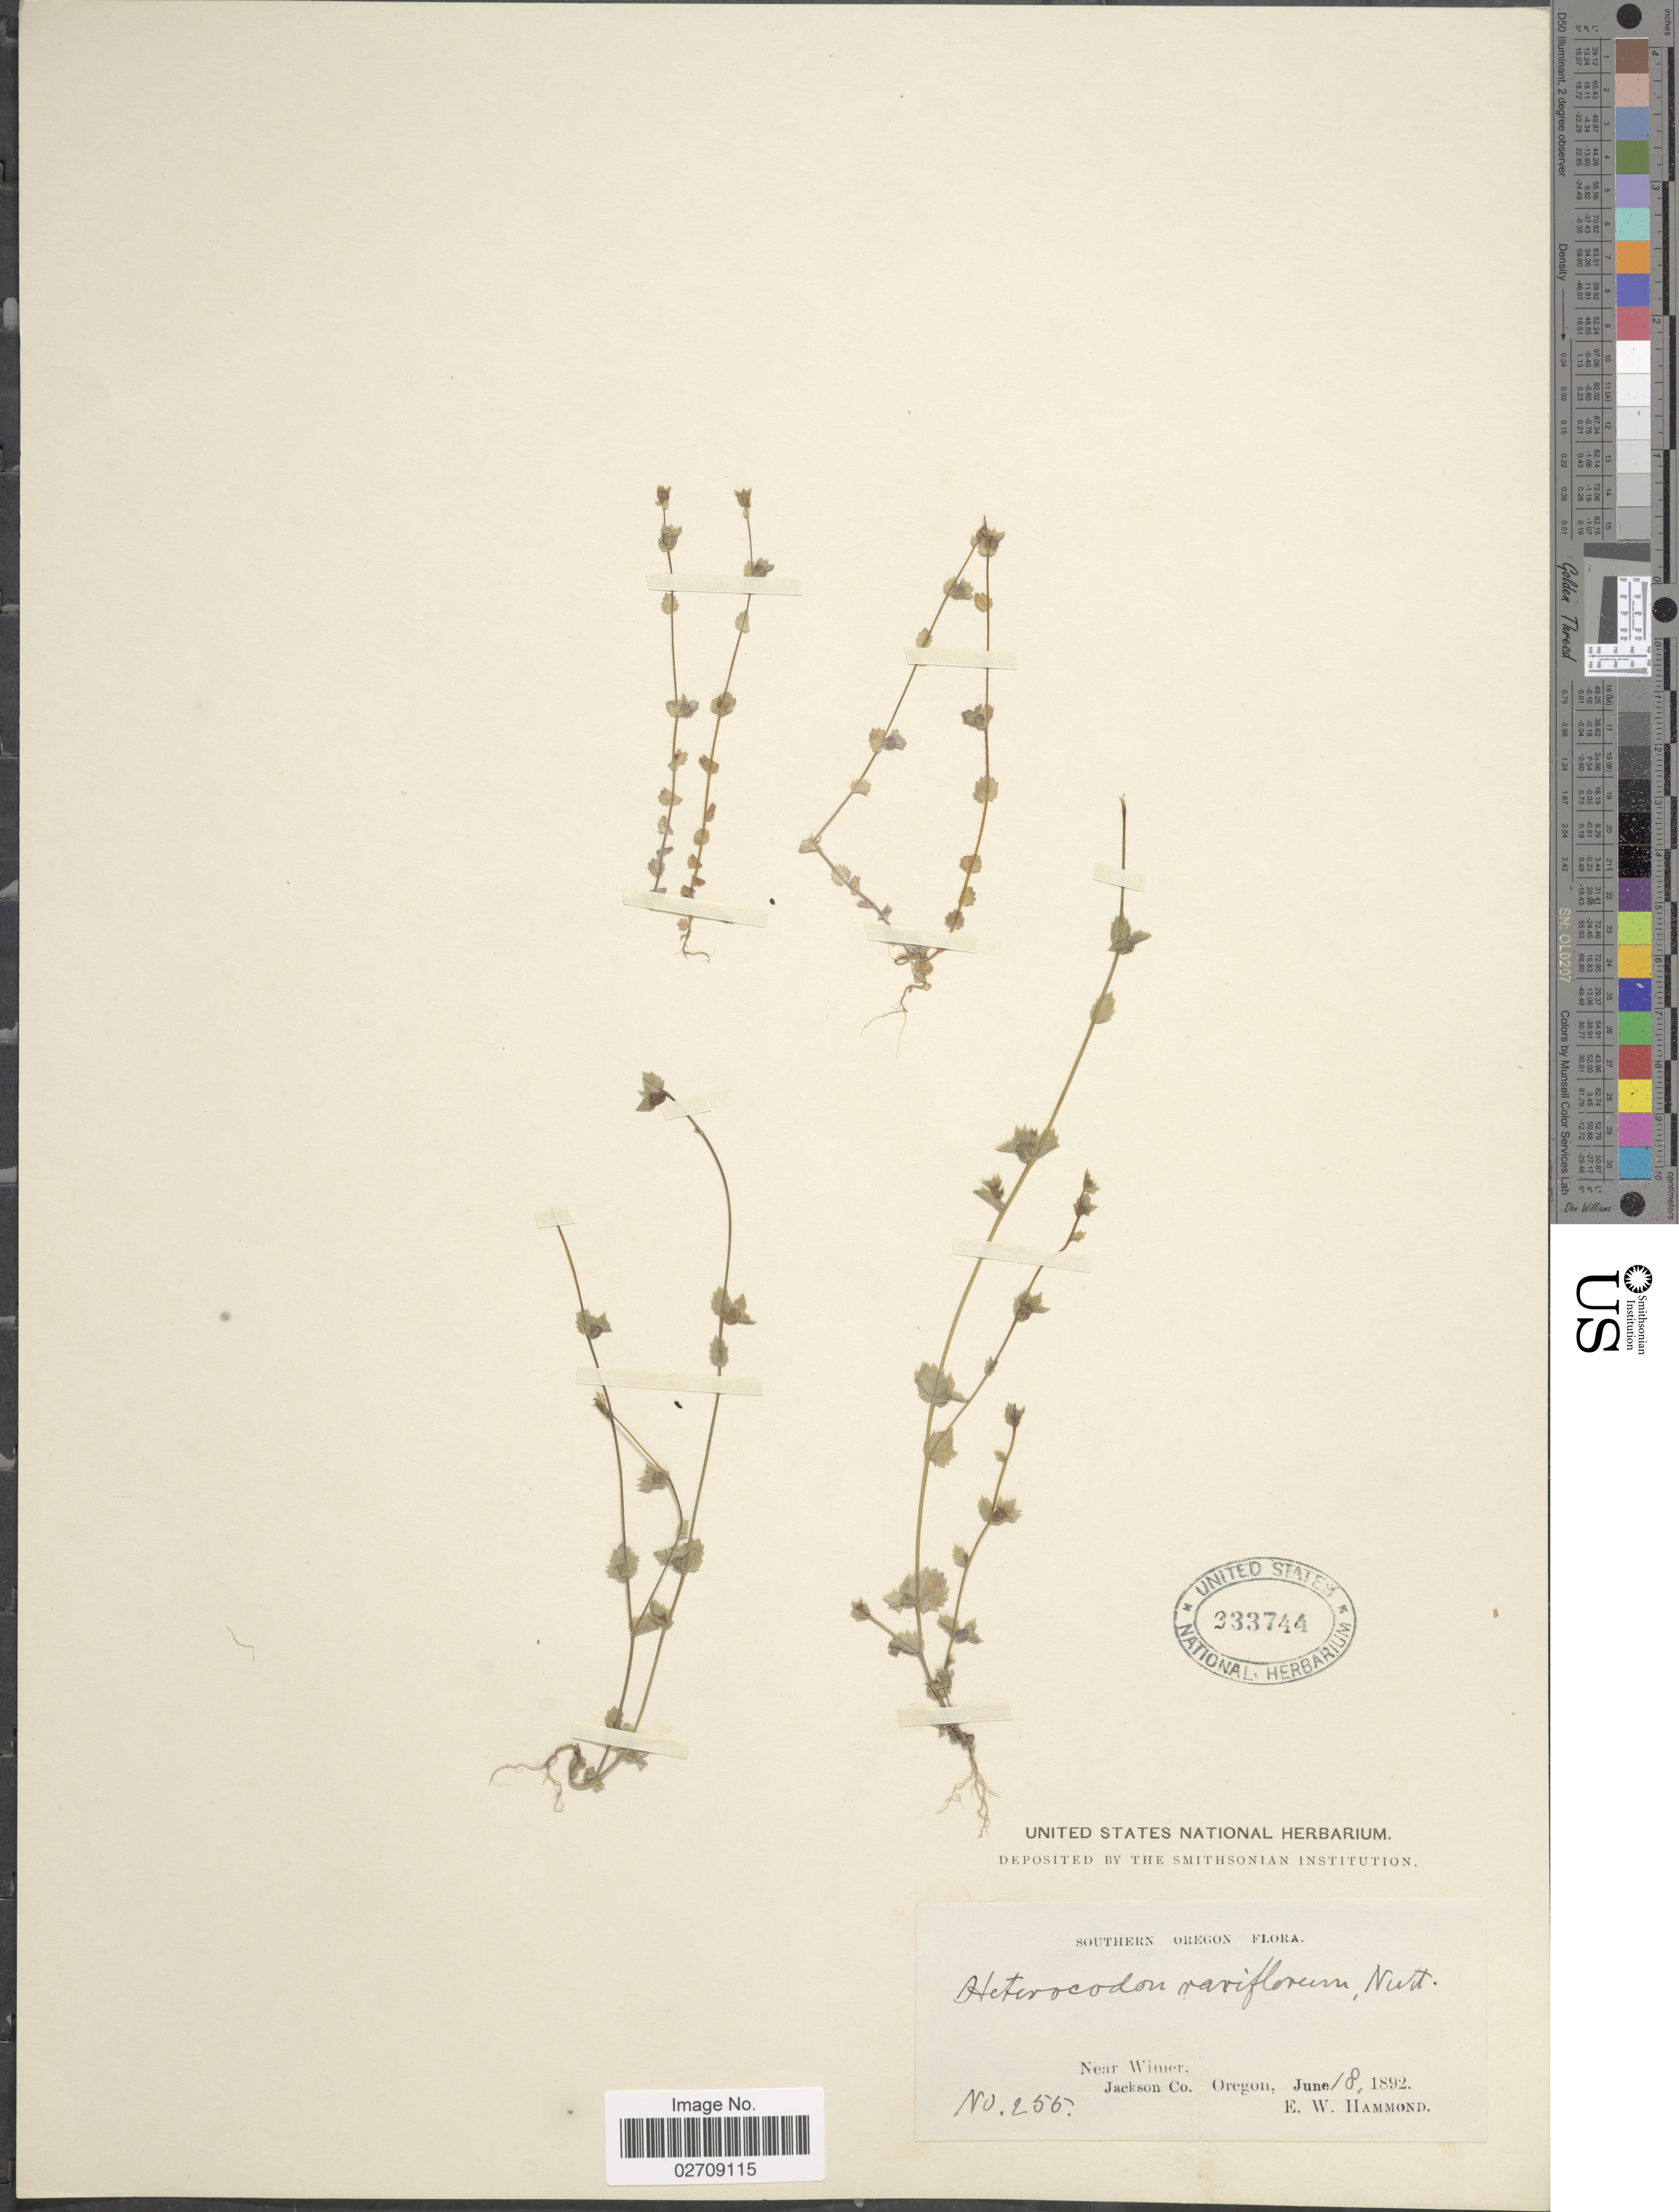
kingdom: Plantae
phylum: Tracheophyta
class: Magnoliopsida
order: Asterales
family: Campanulaceae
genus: Heterocodon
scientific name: Heterocodon rariflorum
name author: Nutt.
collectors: E. Hammond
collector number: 255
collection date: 1892-06-18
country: United States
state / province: Oregon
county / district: Jackson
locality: Southern Oregon. Near Wimer, Jackson Co.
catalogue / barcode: US 333744